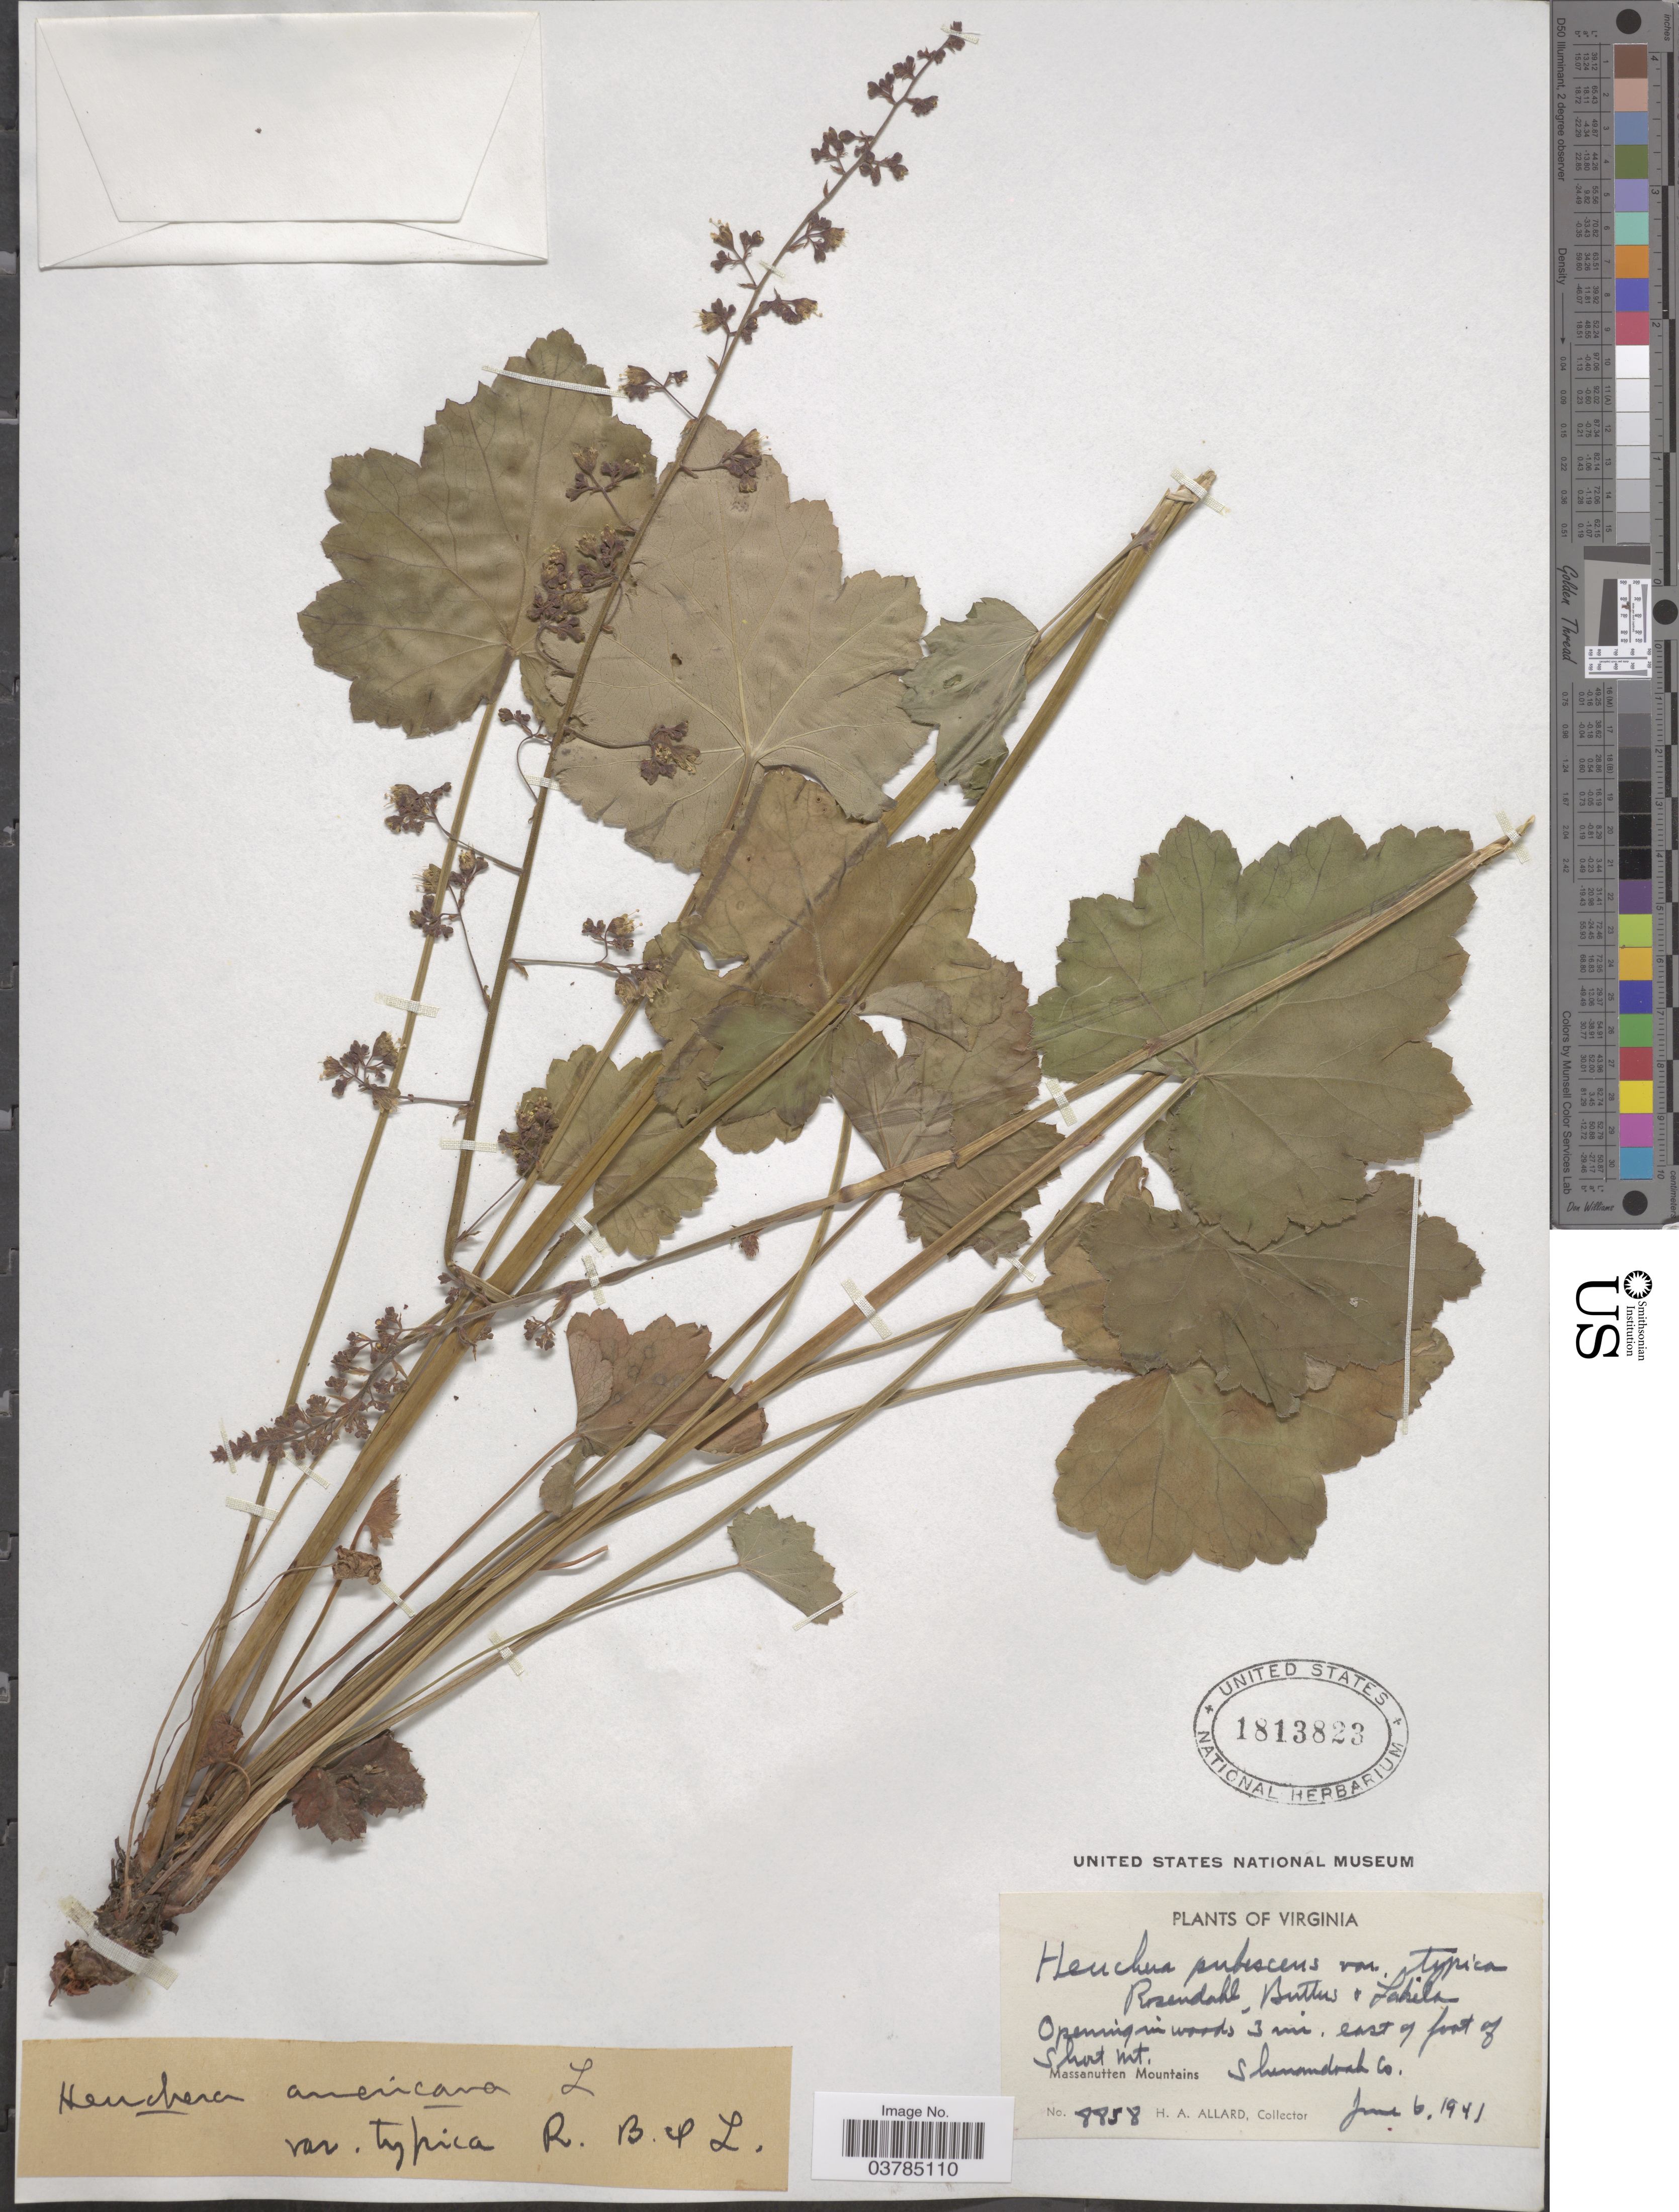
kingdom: Plantae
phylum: Tracheophyta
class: Magnoliopsida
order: Saxifragales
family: Saxifragaceae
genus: Heuchera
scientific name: Heuchera pubescens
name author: Pursh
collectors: H. A. Allard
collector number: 8858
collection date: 1941-06-06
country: United States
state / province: Virginia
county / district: Shenandoah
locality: Opening in woods, 3 mi. east of foot of Short Mt. Massanutten Mountains. Shenandoah Co.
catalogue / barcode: US 1813823